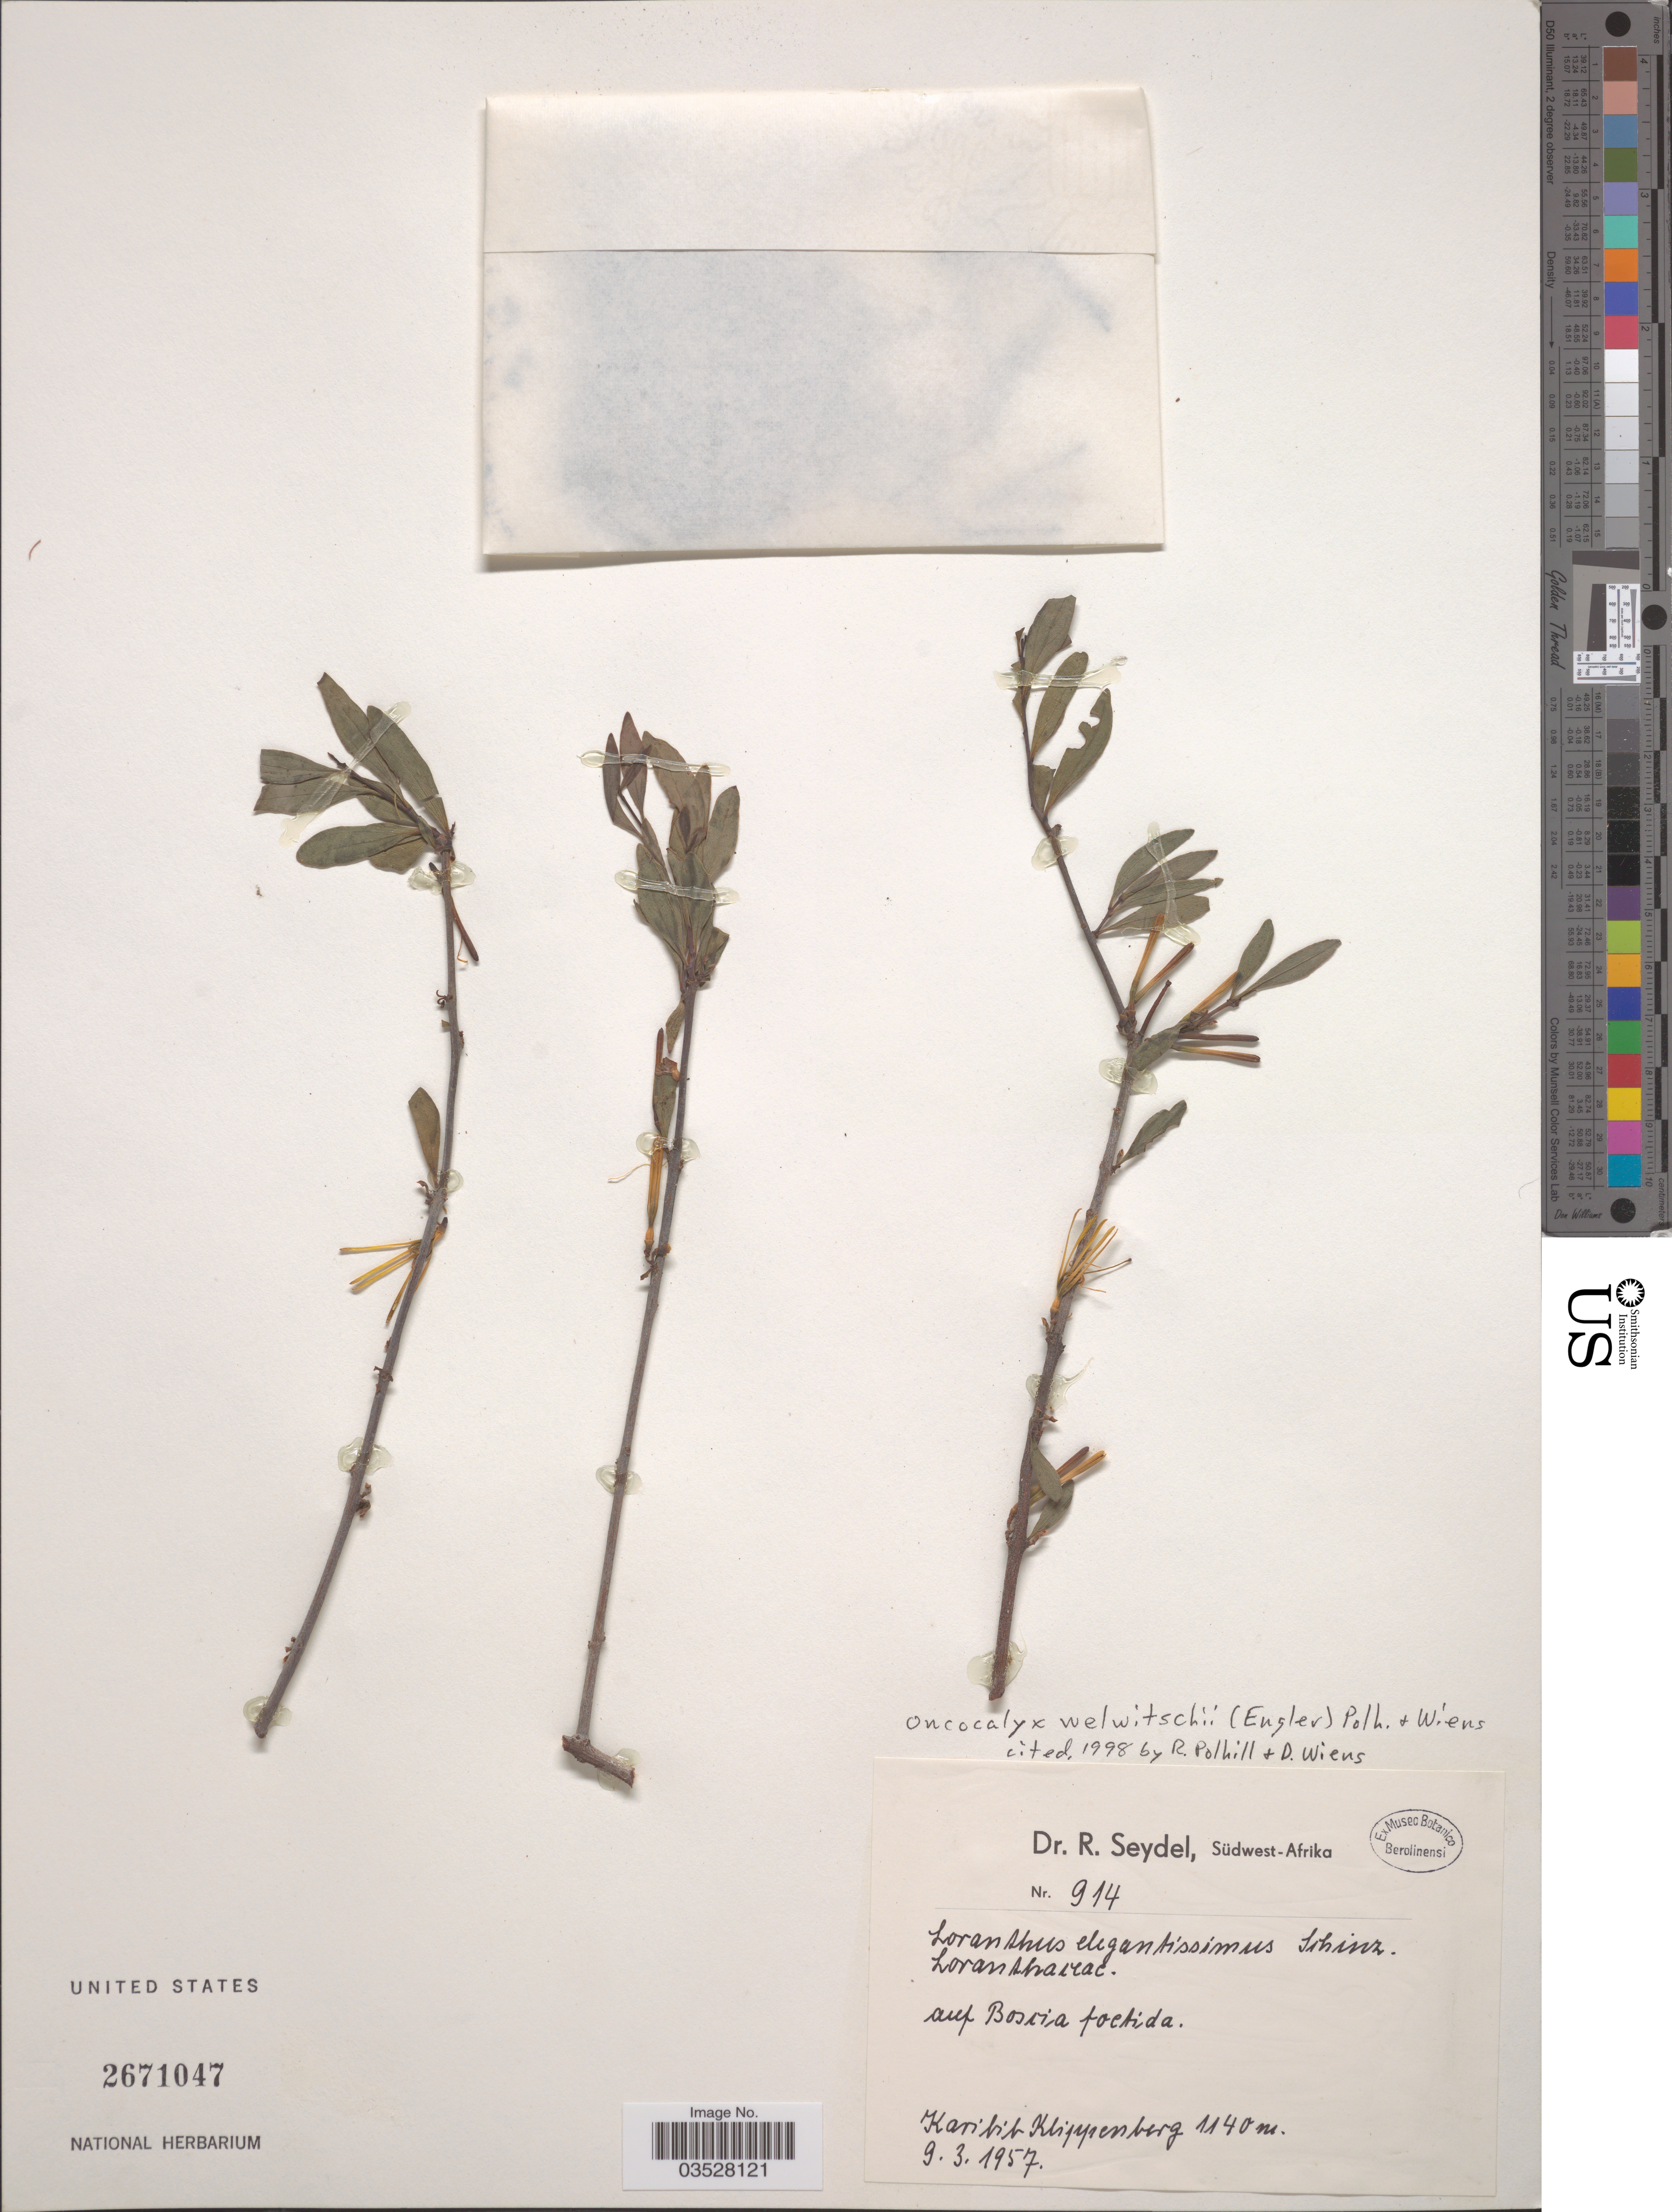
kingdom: Plantae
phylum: Tracheophyta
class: Magnoliopsida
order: Santalales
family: Loranthaceae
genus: Oncocalyx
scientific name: Oncocalyx welwitschii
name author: (Engl.) Wiens & Polhill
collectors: R. Seydel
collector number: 914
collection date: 1957-03-09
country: Namibia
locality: Südwest-Afrika. Karibib Klippenberg.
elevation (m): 1140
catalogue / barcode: US 2671047